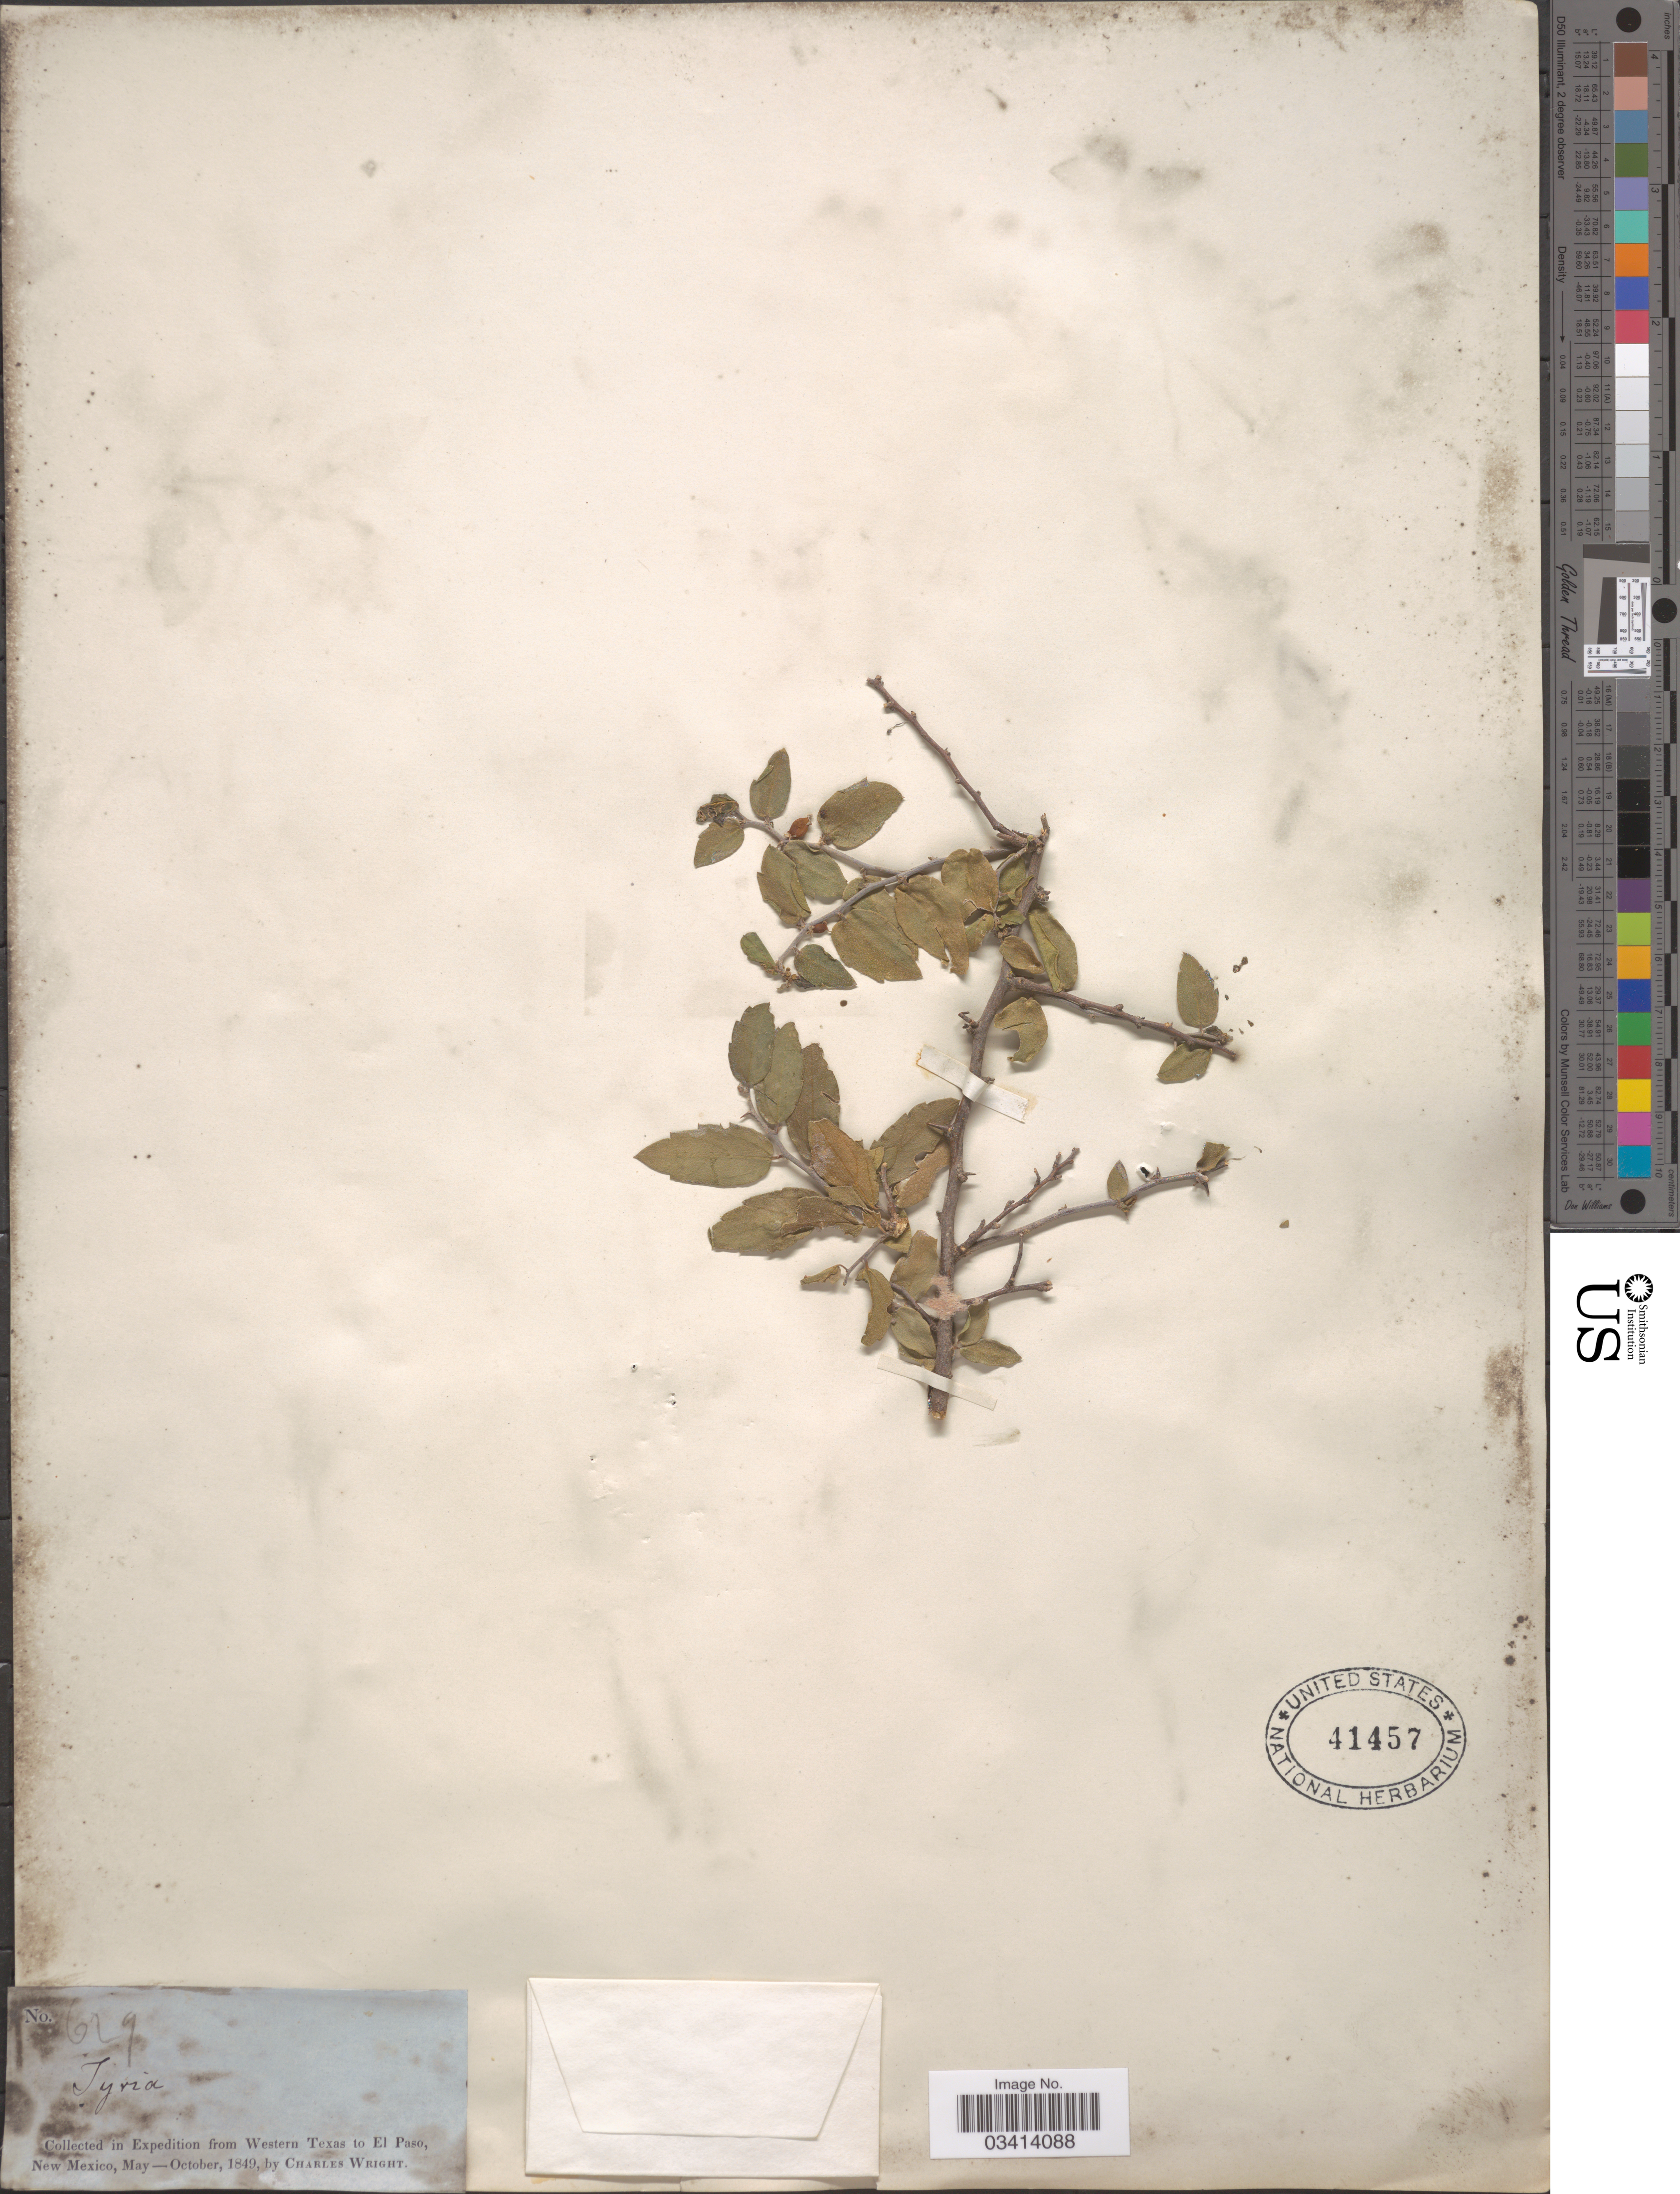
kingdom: Plantae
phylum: Tracheophyta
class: Magnoliopsida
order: Rosales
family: Cannabaceae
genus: Celtis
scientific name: Celtis pallida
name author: Torr. in Emory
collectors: C. Wright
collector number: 629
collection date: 1849-05/1849-10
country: United States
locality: Western Texas to El Paso, New Mexico.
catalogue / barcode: US 41457